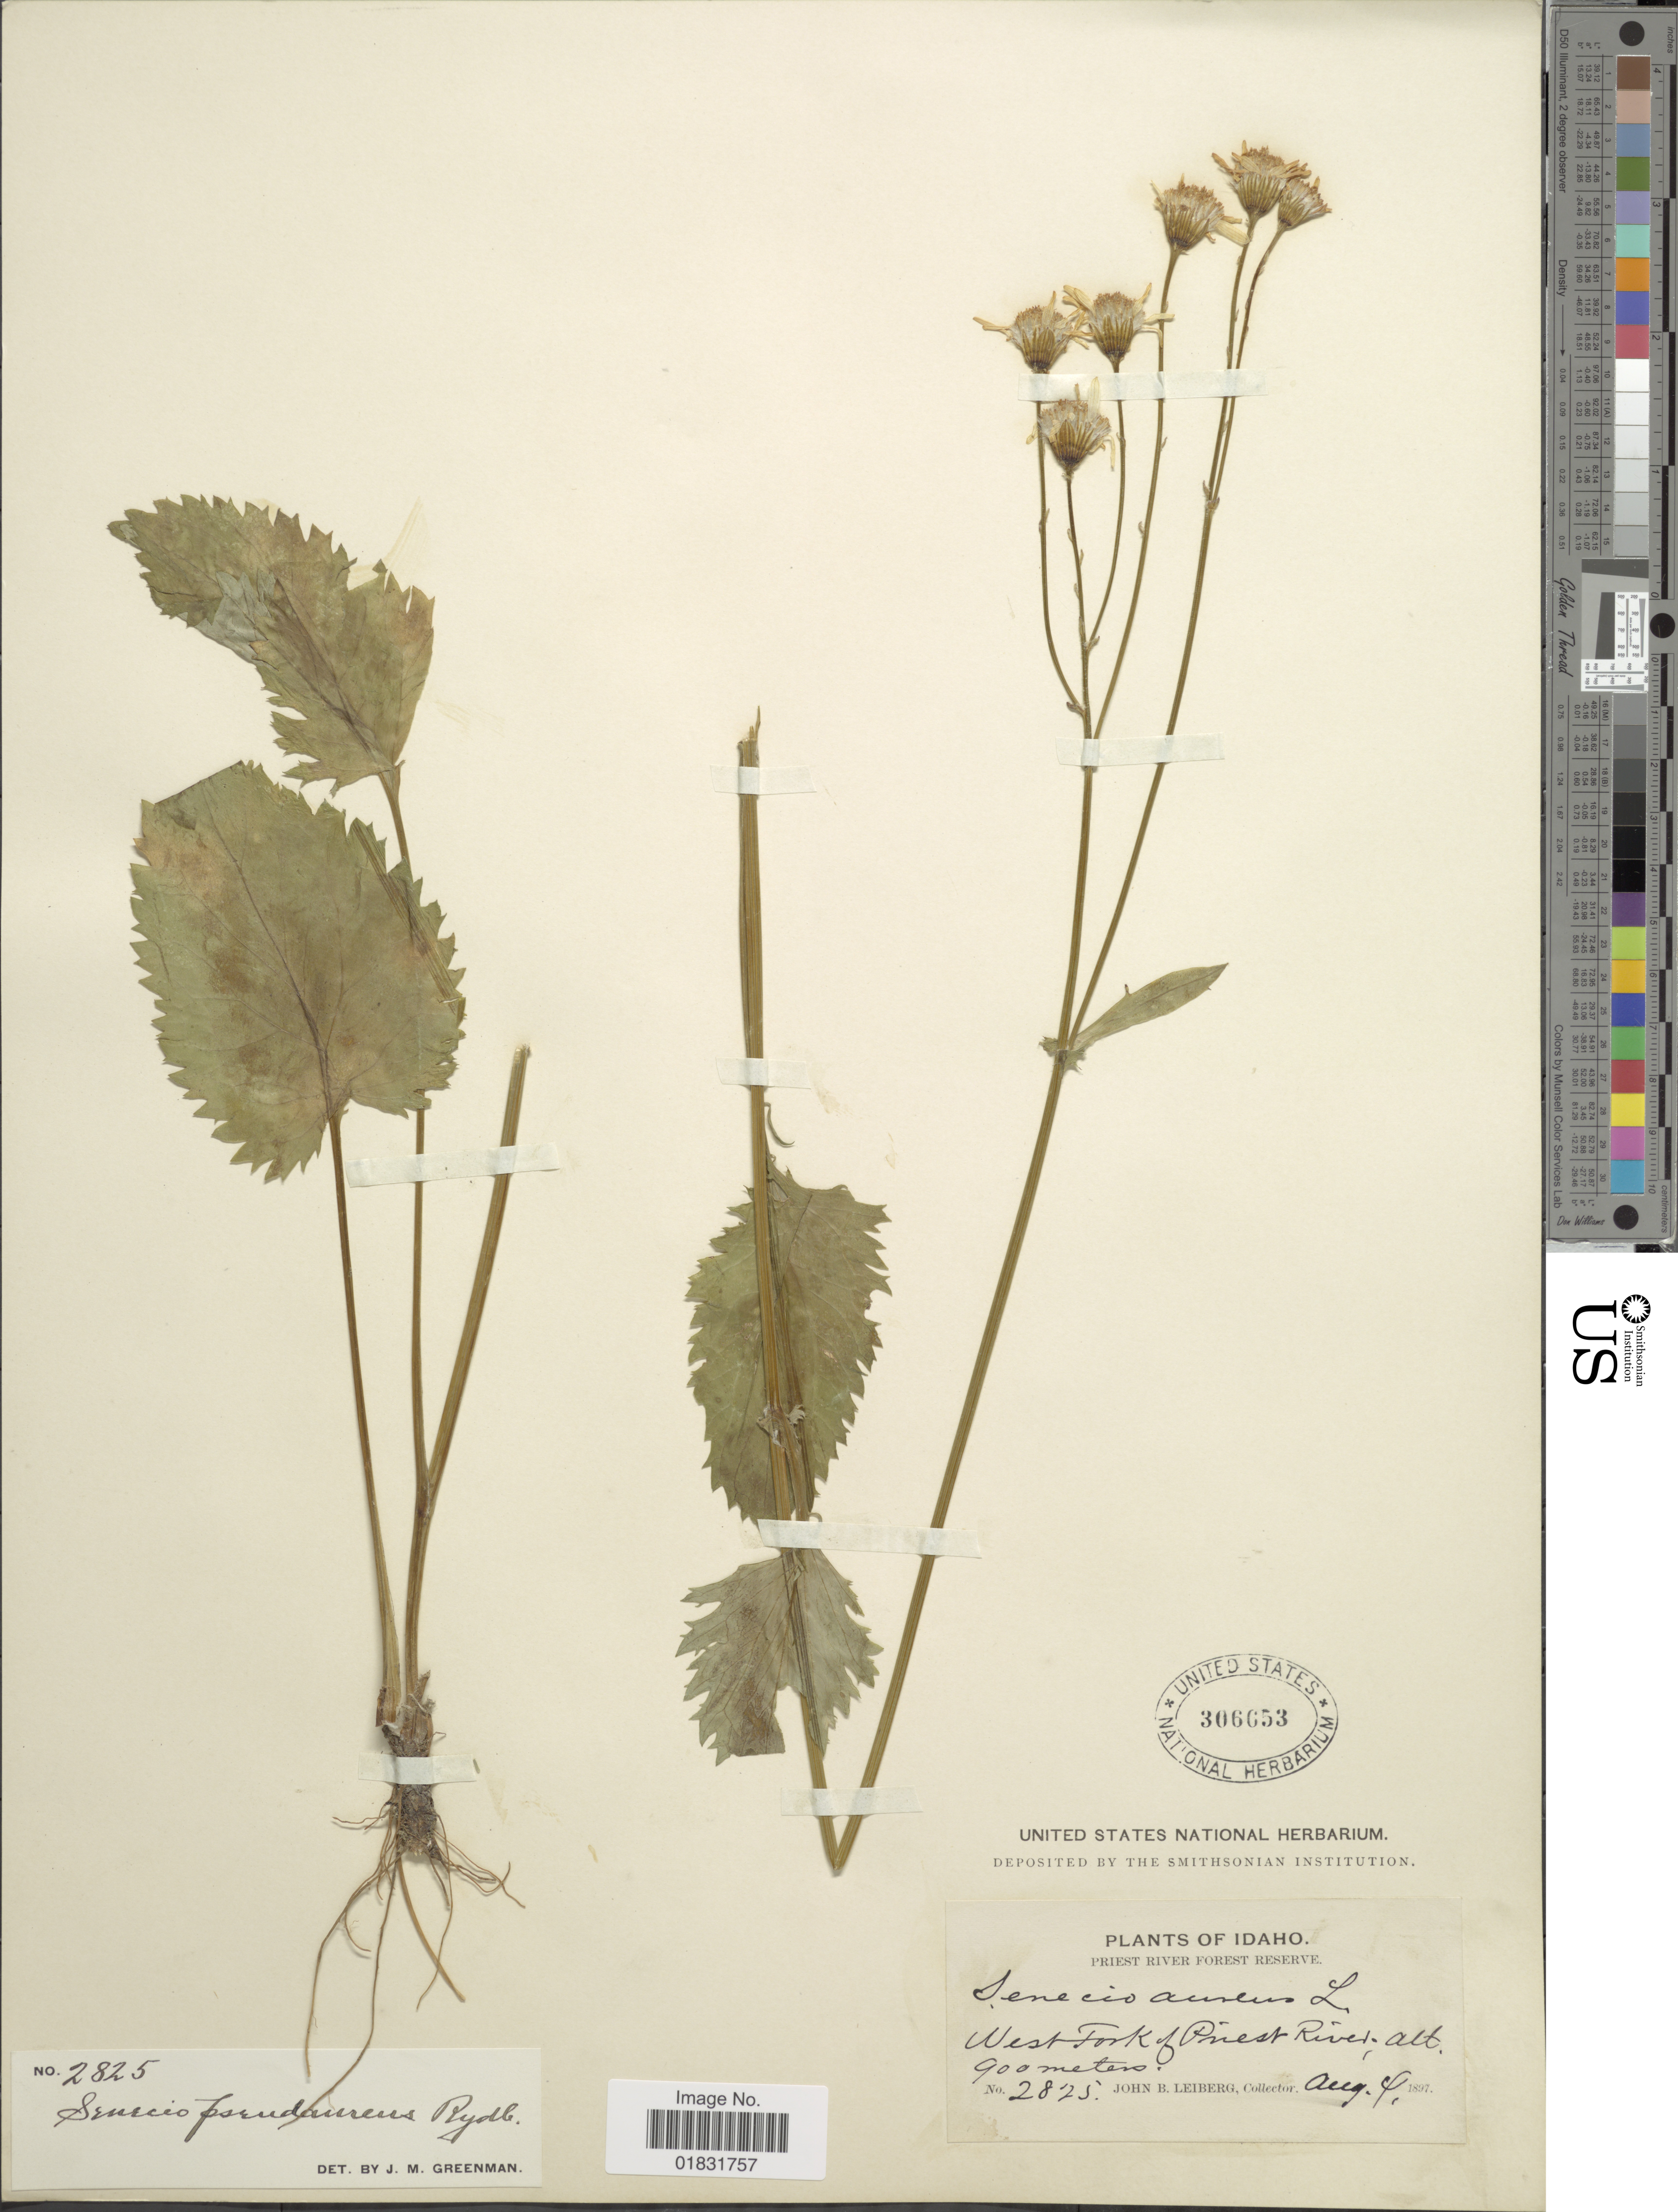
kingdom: Plantae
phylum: Tracheophyta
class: Magnoliopsida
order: Asterales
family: Asteraceae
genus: Packera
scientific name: Packera pseudaurea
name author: (Rydb.) W.A. Weber & Á. Löve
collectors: J. B. Leiberg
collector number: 2825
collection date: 1897-08-04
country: United States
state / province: Idaho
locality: West Fork of Priest River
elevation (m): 900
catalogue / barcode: US 306653